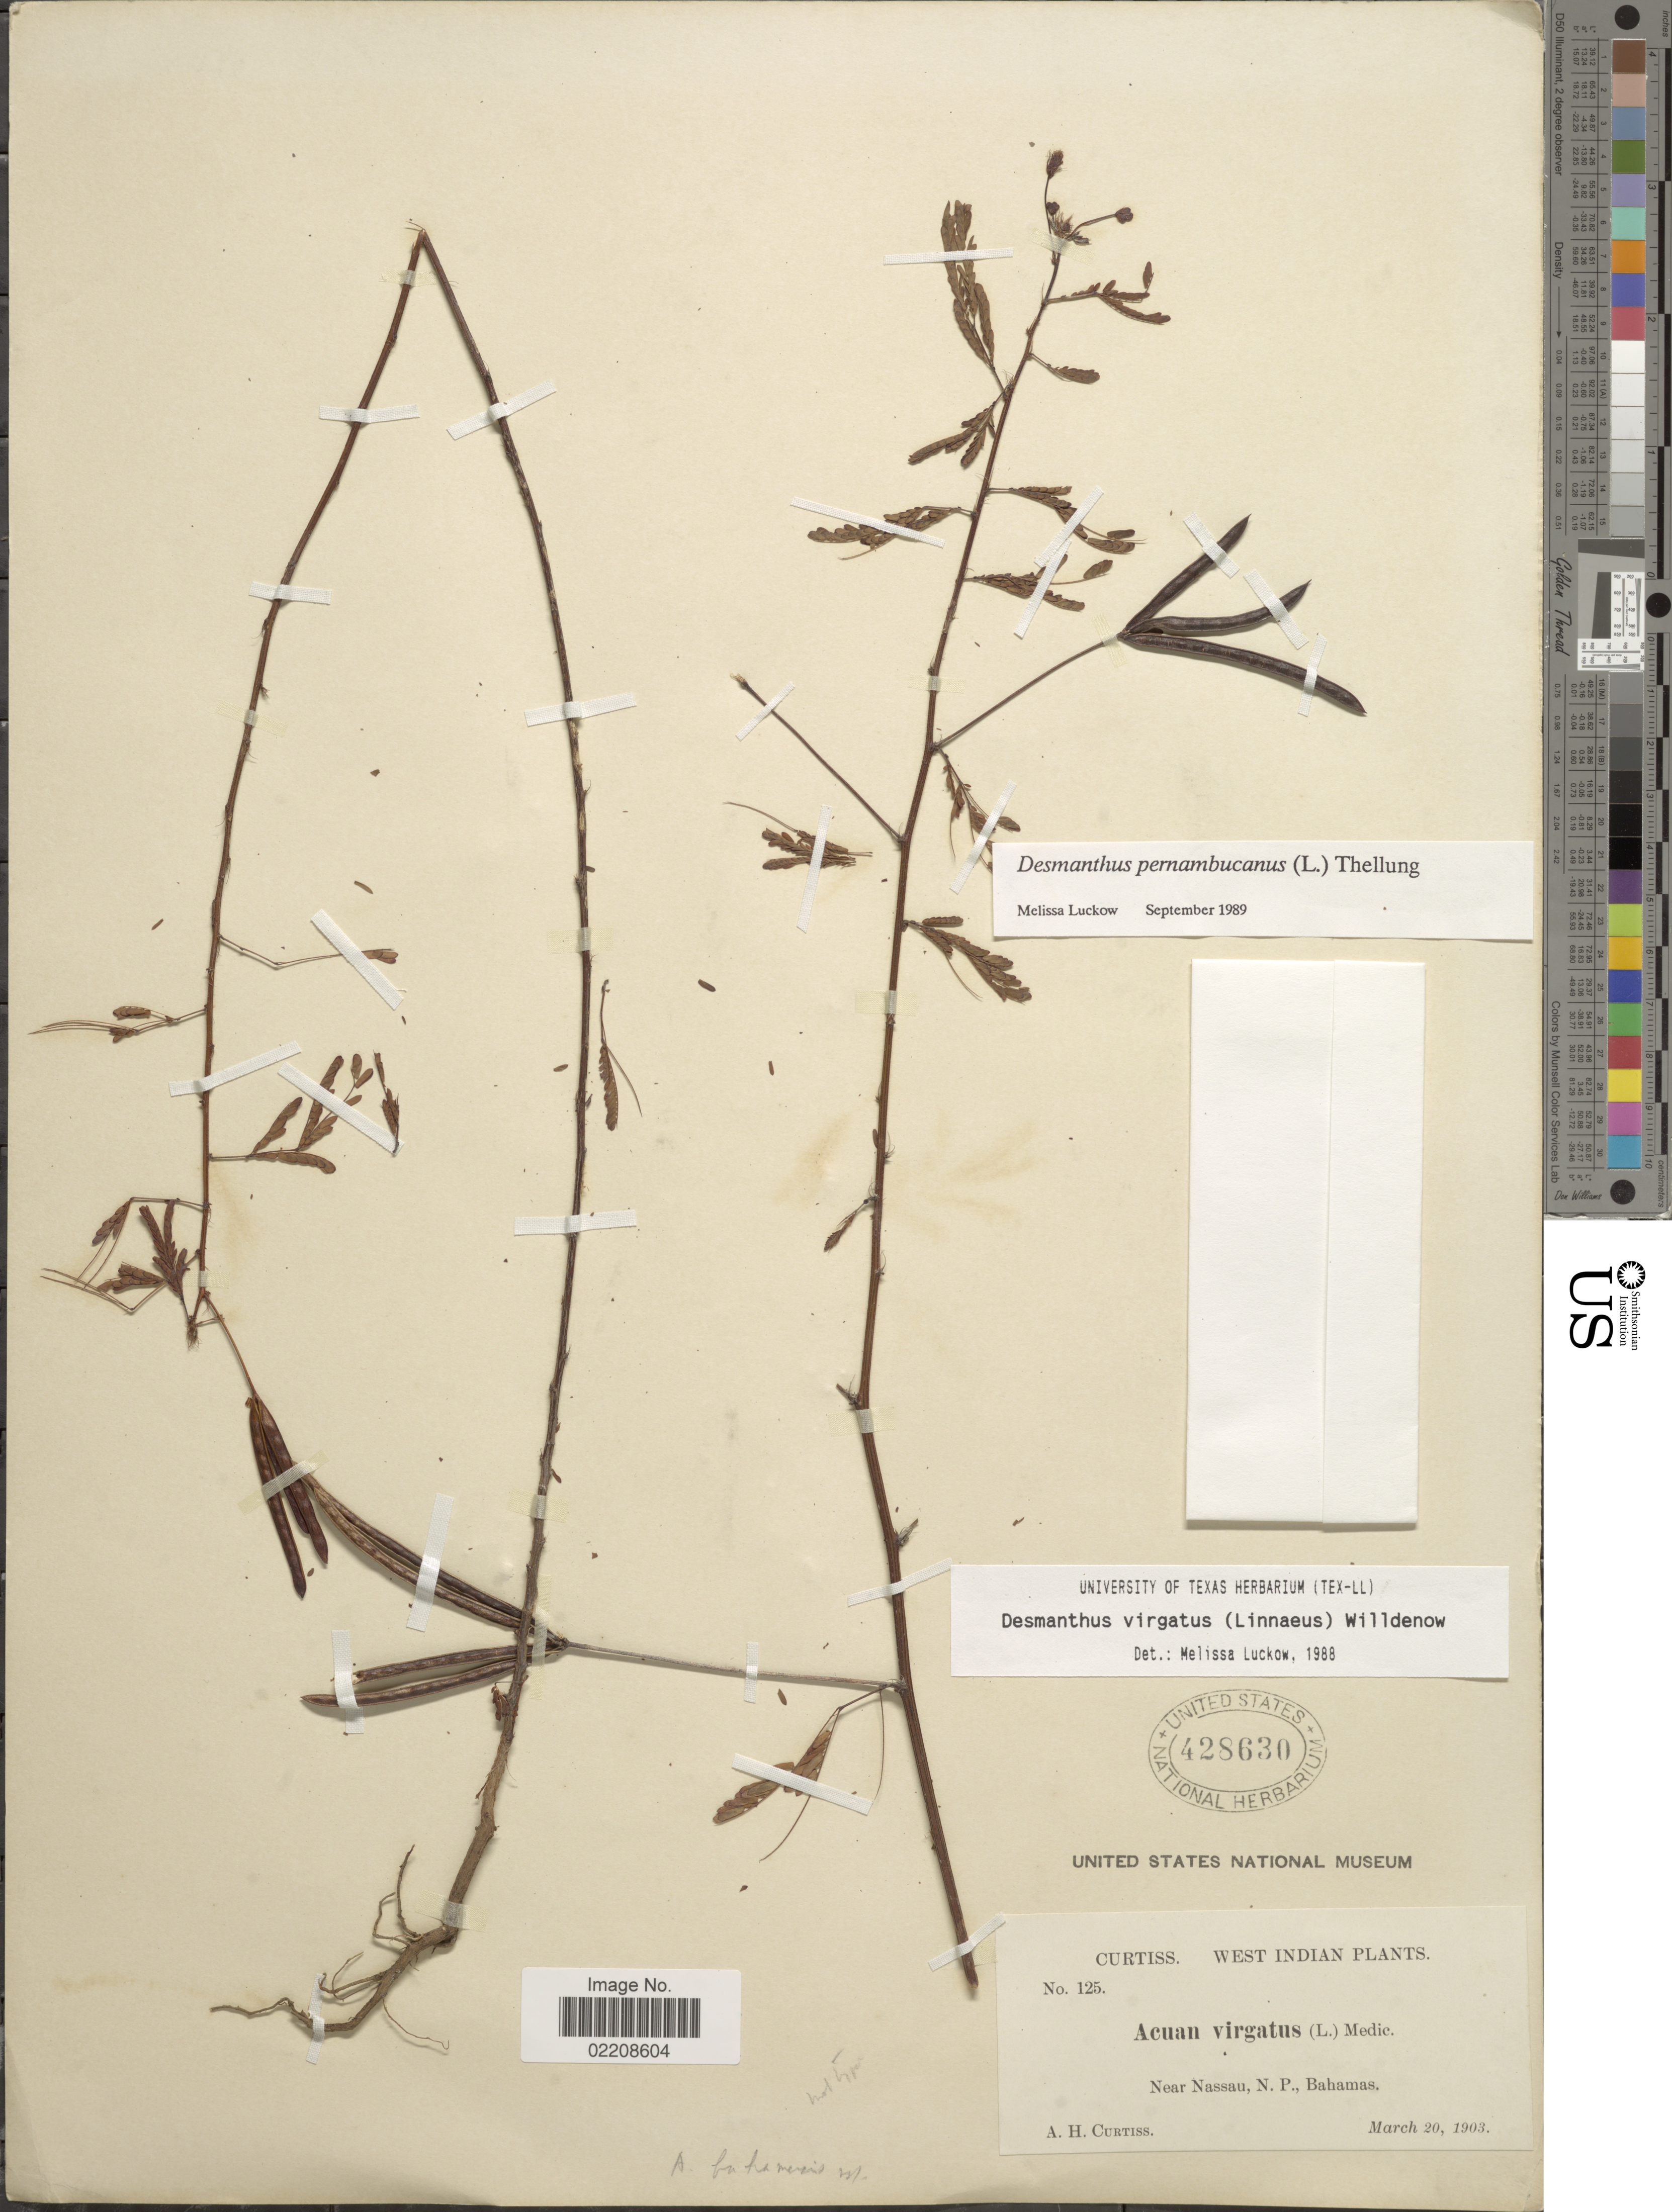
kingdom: Plantae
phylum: Tracheophyta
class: Magnoliopsida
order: Fabales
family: Fabaceae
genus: Desmanthus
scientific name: Desmanthus pernambucanus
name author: (L.) Thell.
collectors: A. H. Curtiss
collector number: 125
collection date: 1903-03-20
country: Bahamas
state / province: New Providence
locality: West Indian. Near Nassau, N.P.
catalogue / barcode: US 428630